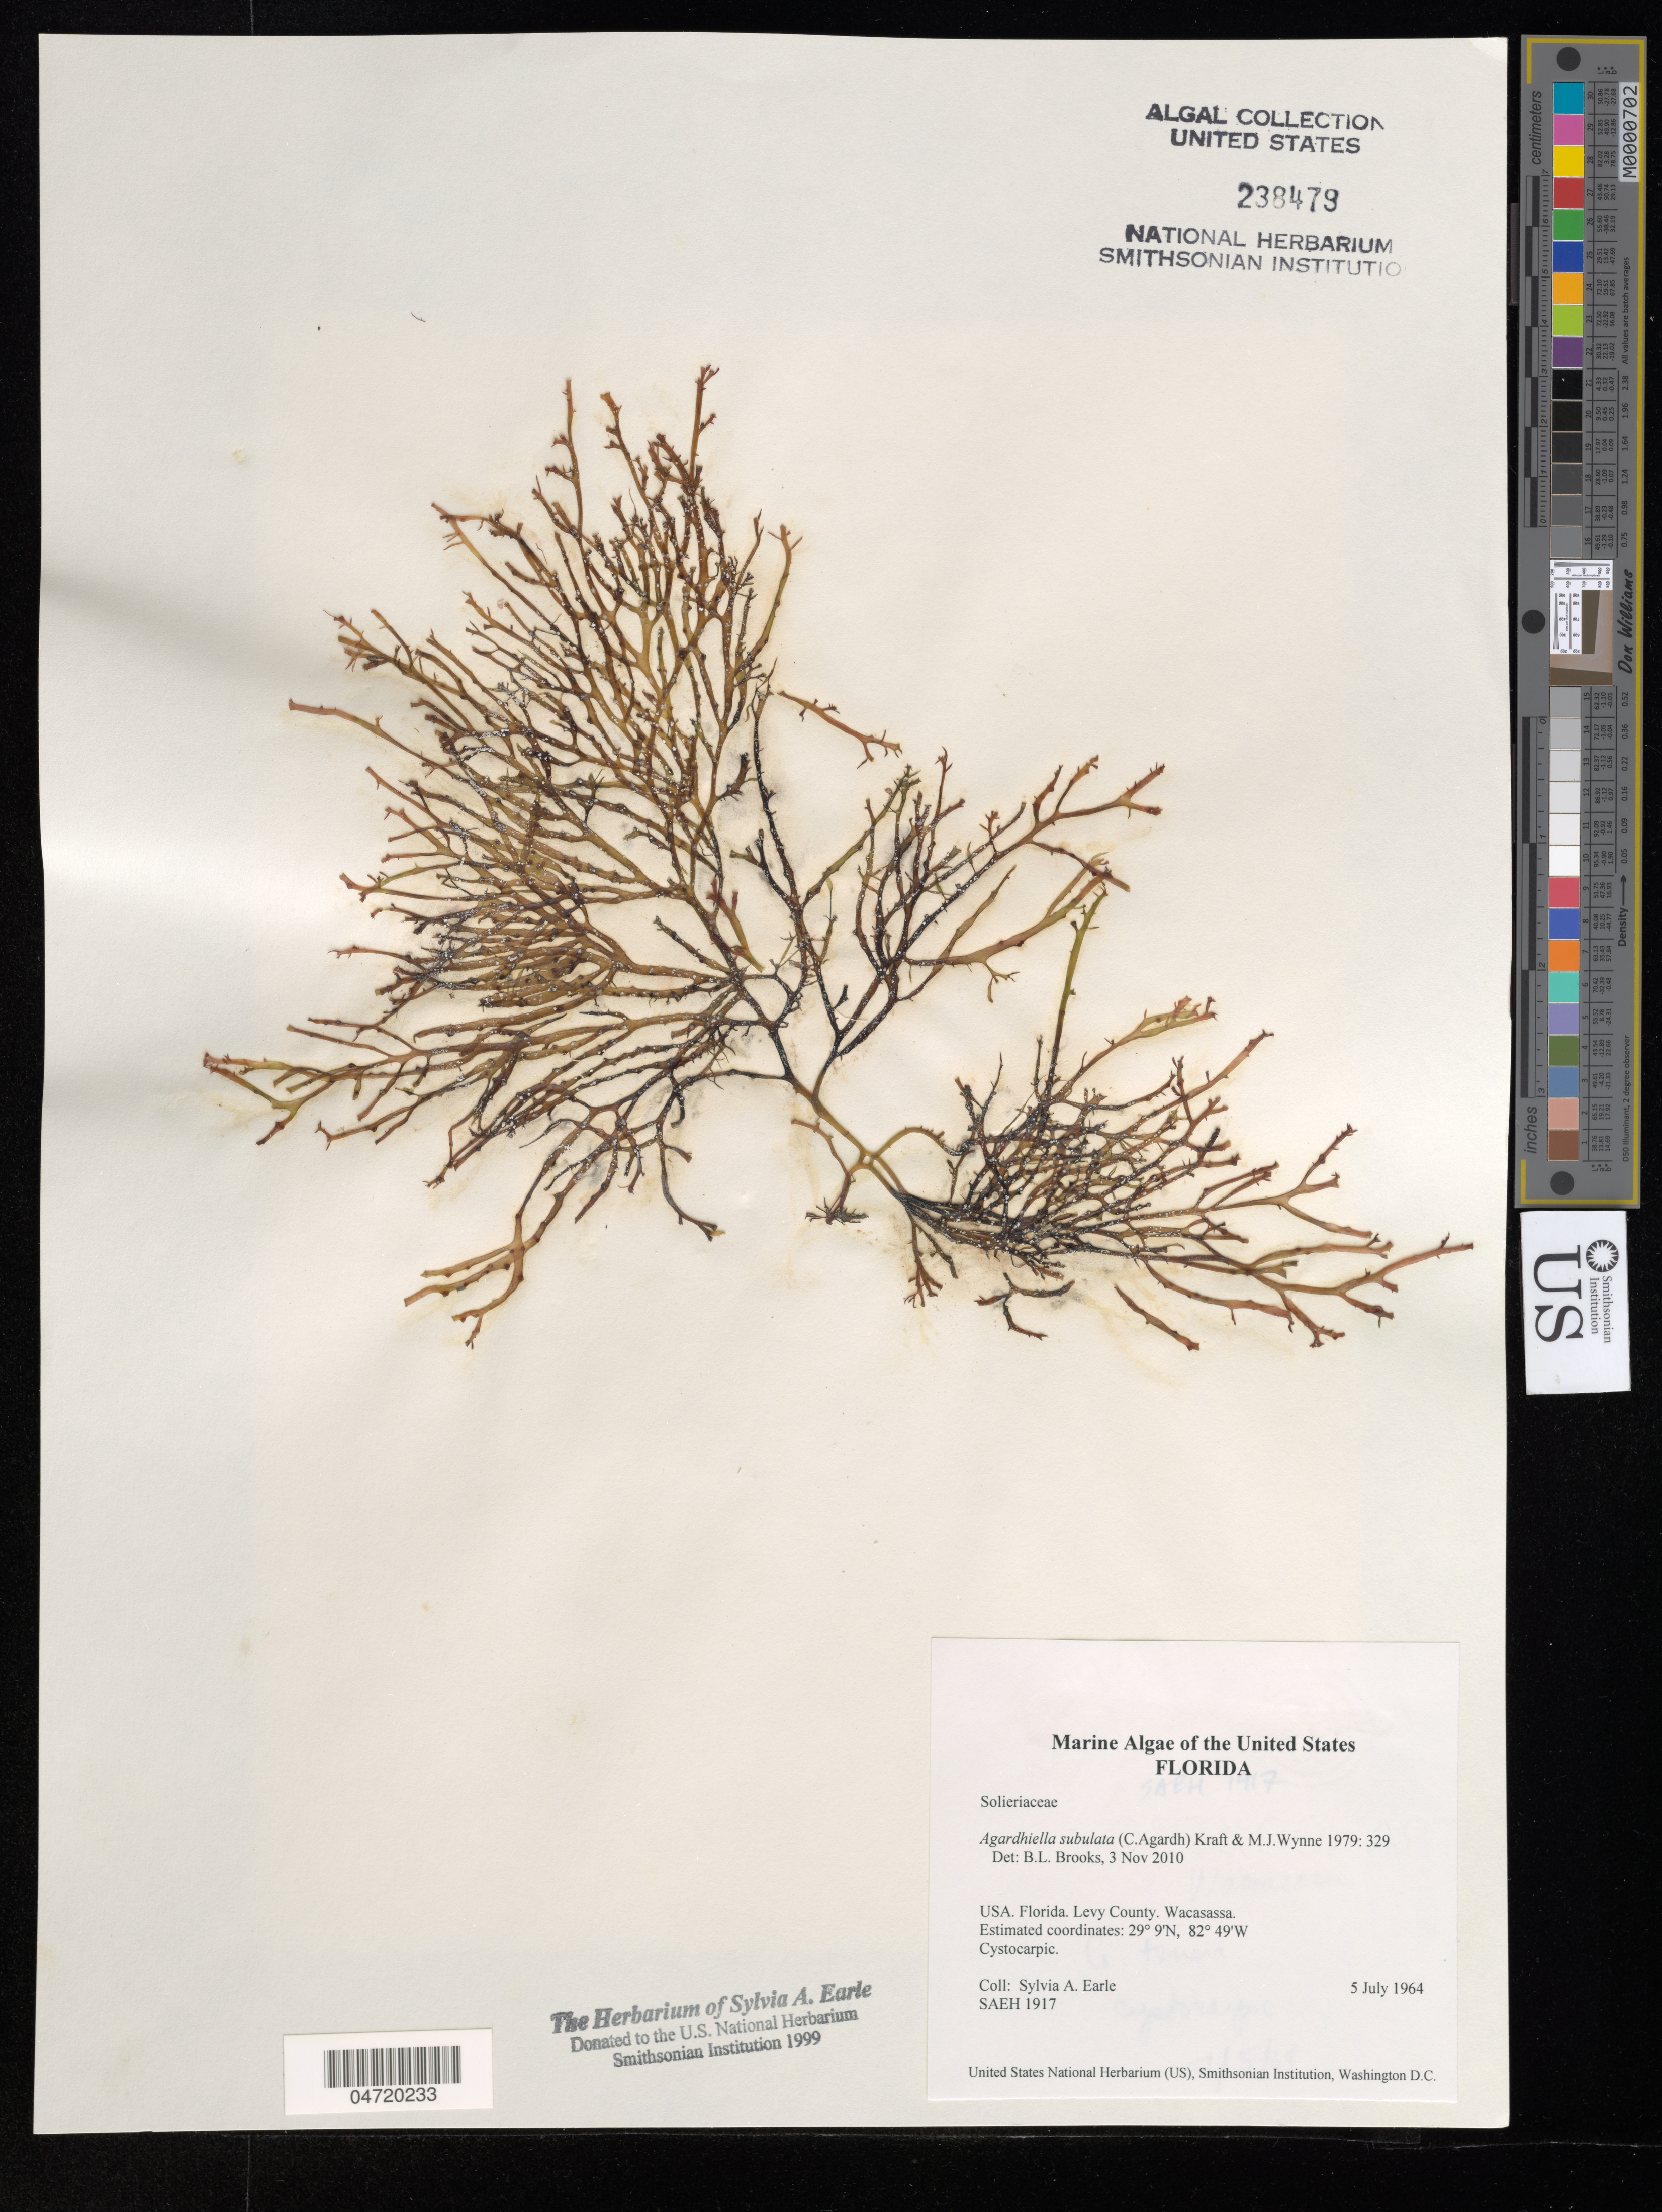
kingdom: Plantae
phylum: Rhodophyta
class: Florideophyceae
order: Gigartinales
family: Solieriaceae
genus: Agardhiella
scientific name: Agardhiella subulata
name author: (C. Agardh) G.T.Kraft & M.J. Wynne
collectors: S. A. Earle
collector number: SAEH1917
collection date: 1964-07-05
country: United States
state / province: Florida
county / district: Levy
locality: Levy County. Wacasassa.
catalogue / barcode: US 238479